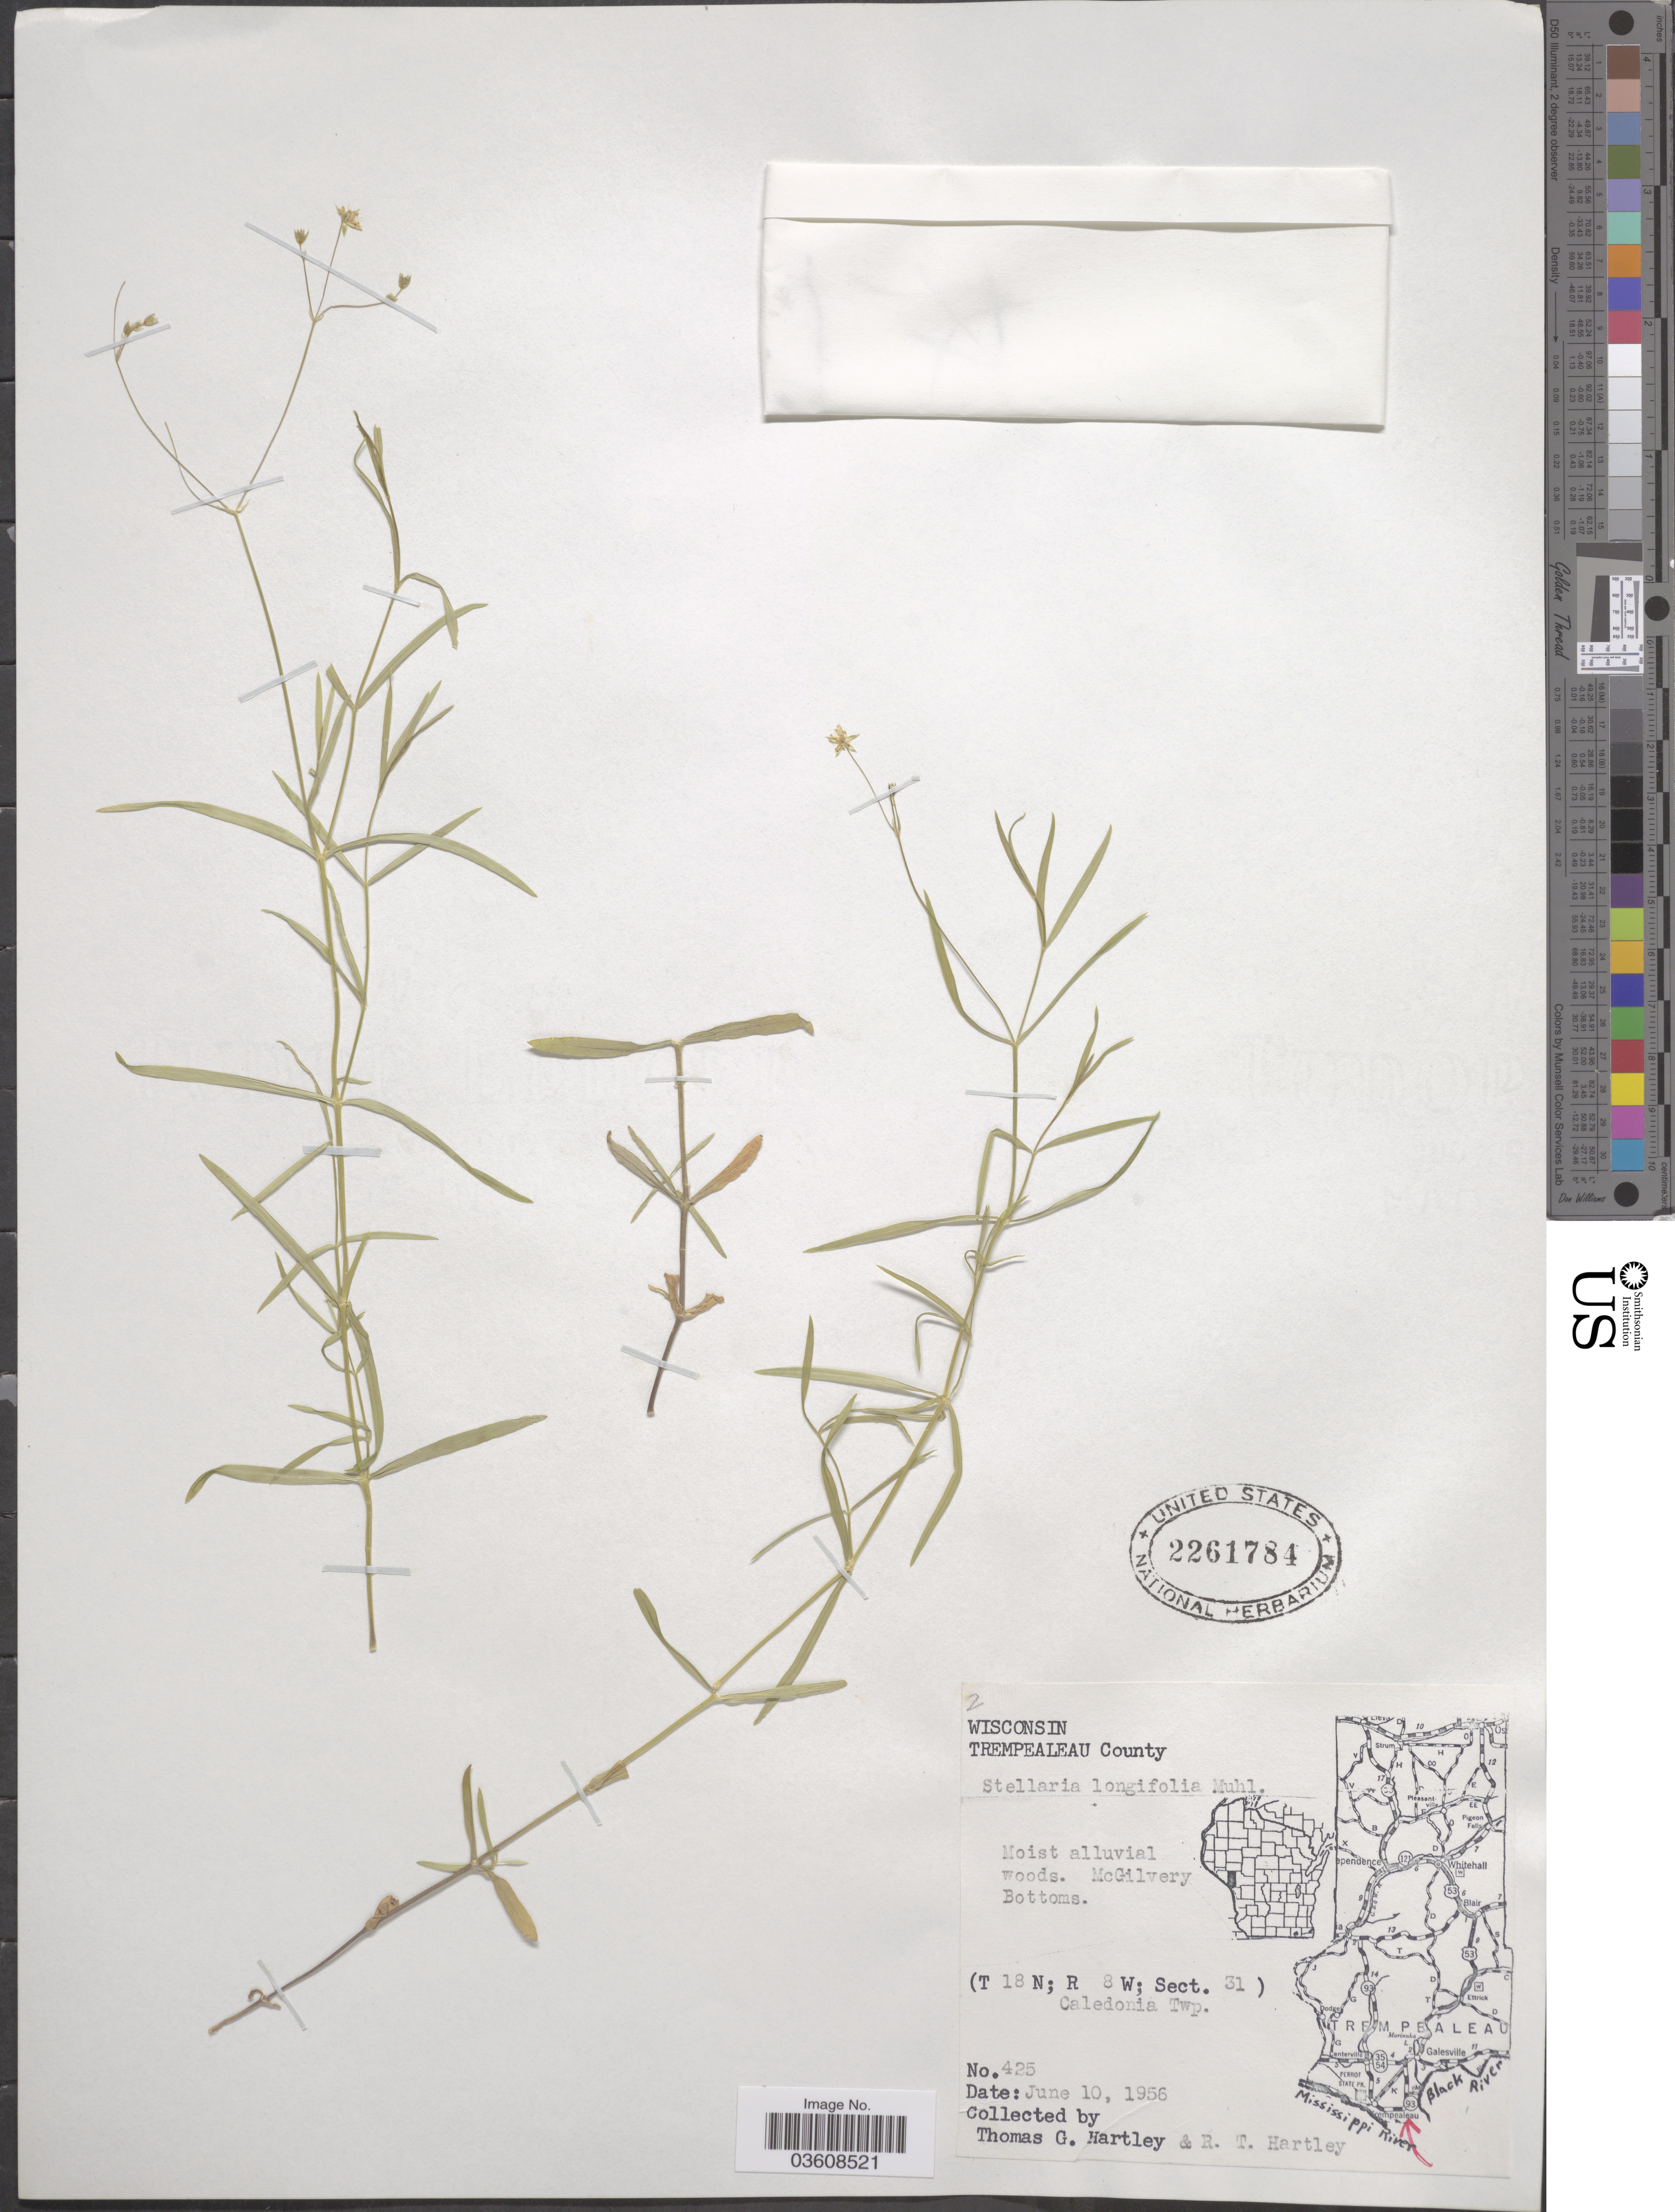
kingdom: Plantae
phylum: Tracheophyta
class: Magnoliopsida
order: Caryophyllales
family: Caryophyllaceae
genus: Stellaria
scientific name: Stellaria longifolia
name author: Muhl. ex Willd.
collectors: T. G. Hartley & R. T. Hartley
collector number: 425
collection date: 1956-06-10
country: United States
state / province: Wisconsin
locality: Trempealeau County. McGilvery Bottoms. (T 18 N; R 8 W; Sect. 31). Caledonia Twp.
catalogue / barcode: US 2261784